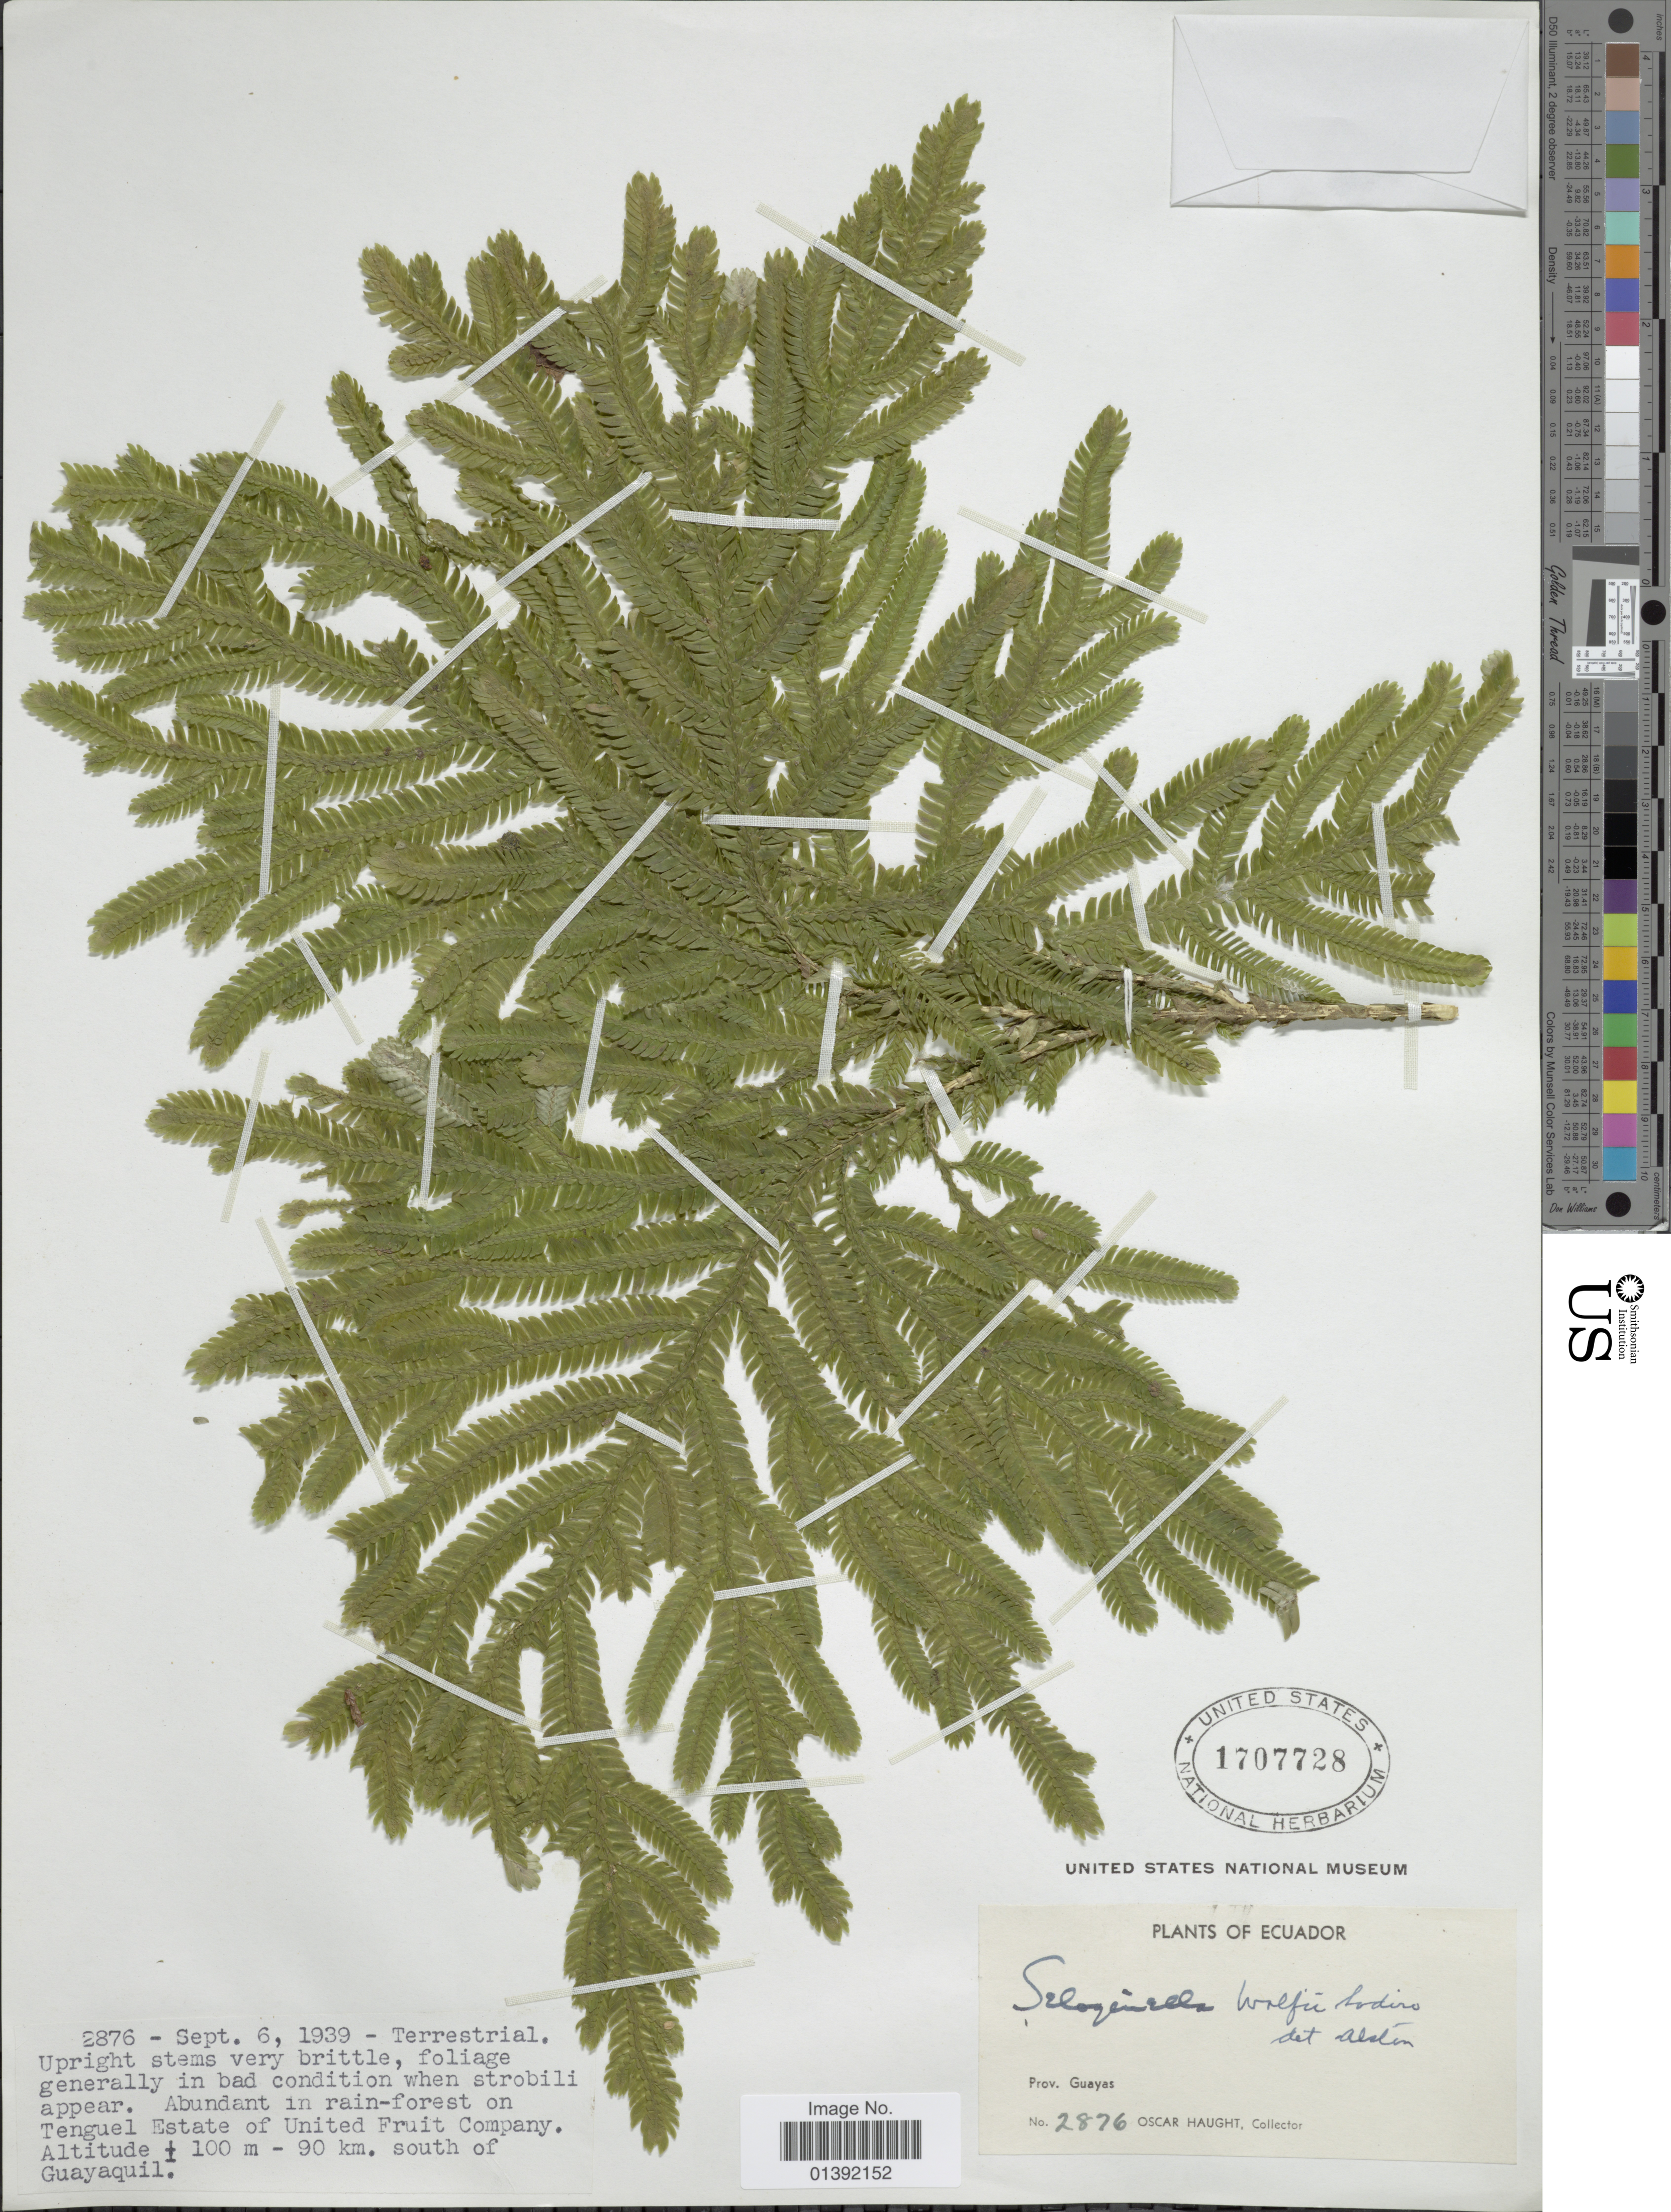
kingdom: Plantae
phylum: Tracheophyta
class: Lycopodiopsida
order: Selaginellales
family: Selaginellaceae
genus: Selaginella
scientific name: Selaginella wolffii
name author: Sodiro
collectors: O. L. Haught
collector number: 2876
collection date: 1939-09-06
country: Ecuador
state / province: Guayas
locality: On Tenguel Estate of United Fruit Company , 90 km south of Guayaquil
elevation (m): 100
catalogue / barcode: US 1707728